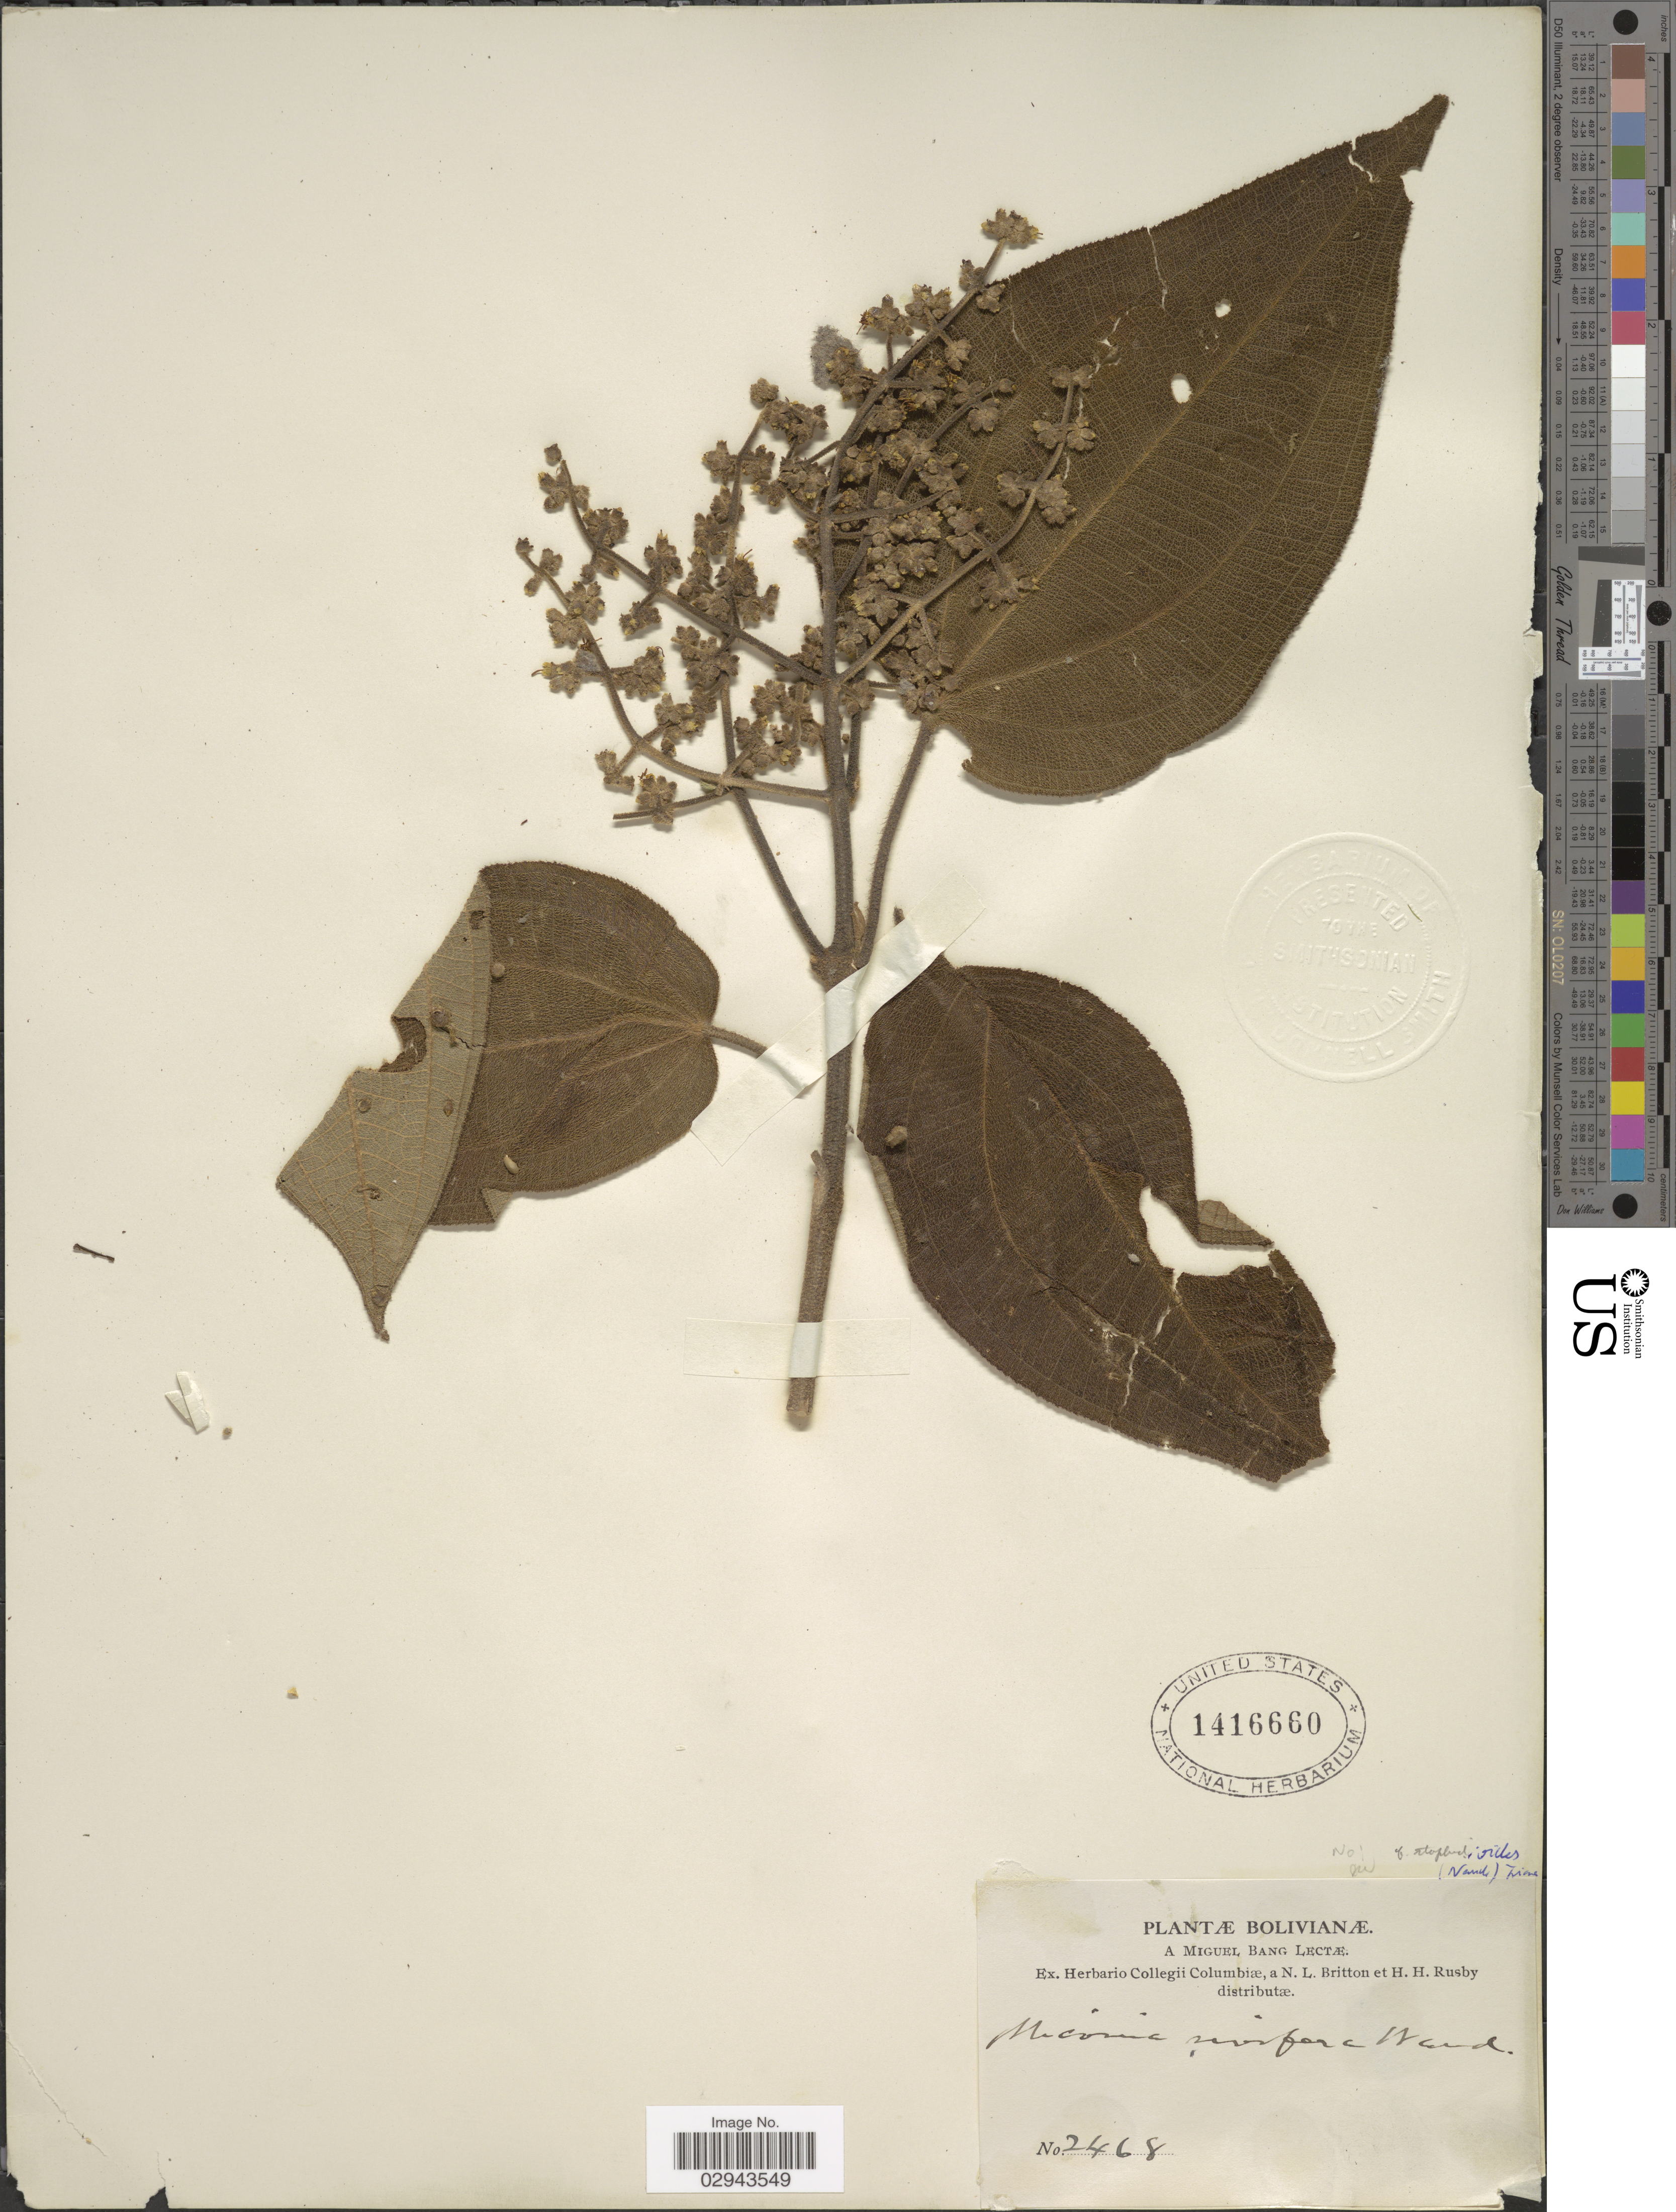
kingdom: Plantae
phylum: Tracheophyta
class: Magnoliopsida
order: Myrtales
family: Melastomataceae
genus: Miconia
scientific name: Miconia staphidioides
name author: (Naudin) Triana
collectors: M. Bang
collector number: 2468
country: Bolivia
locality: Bolivianæ.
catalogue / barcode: US 1416660